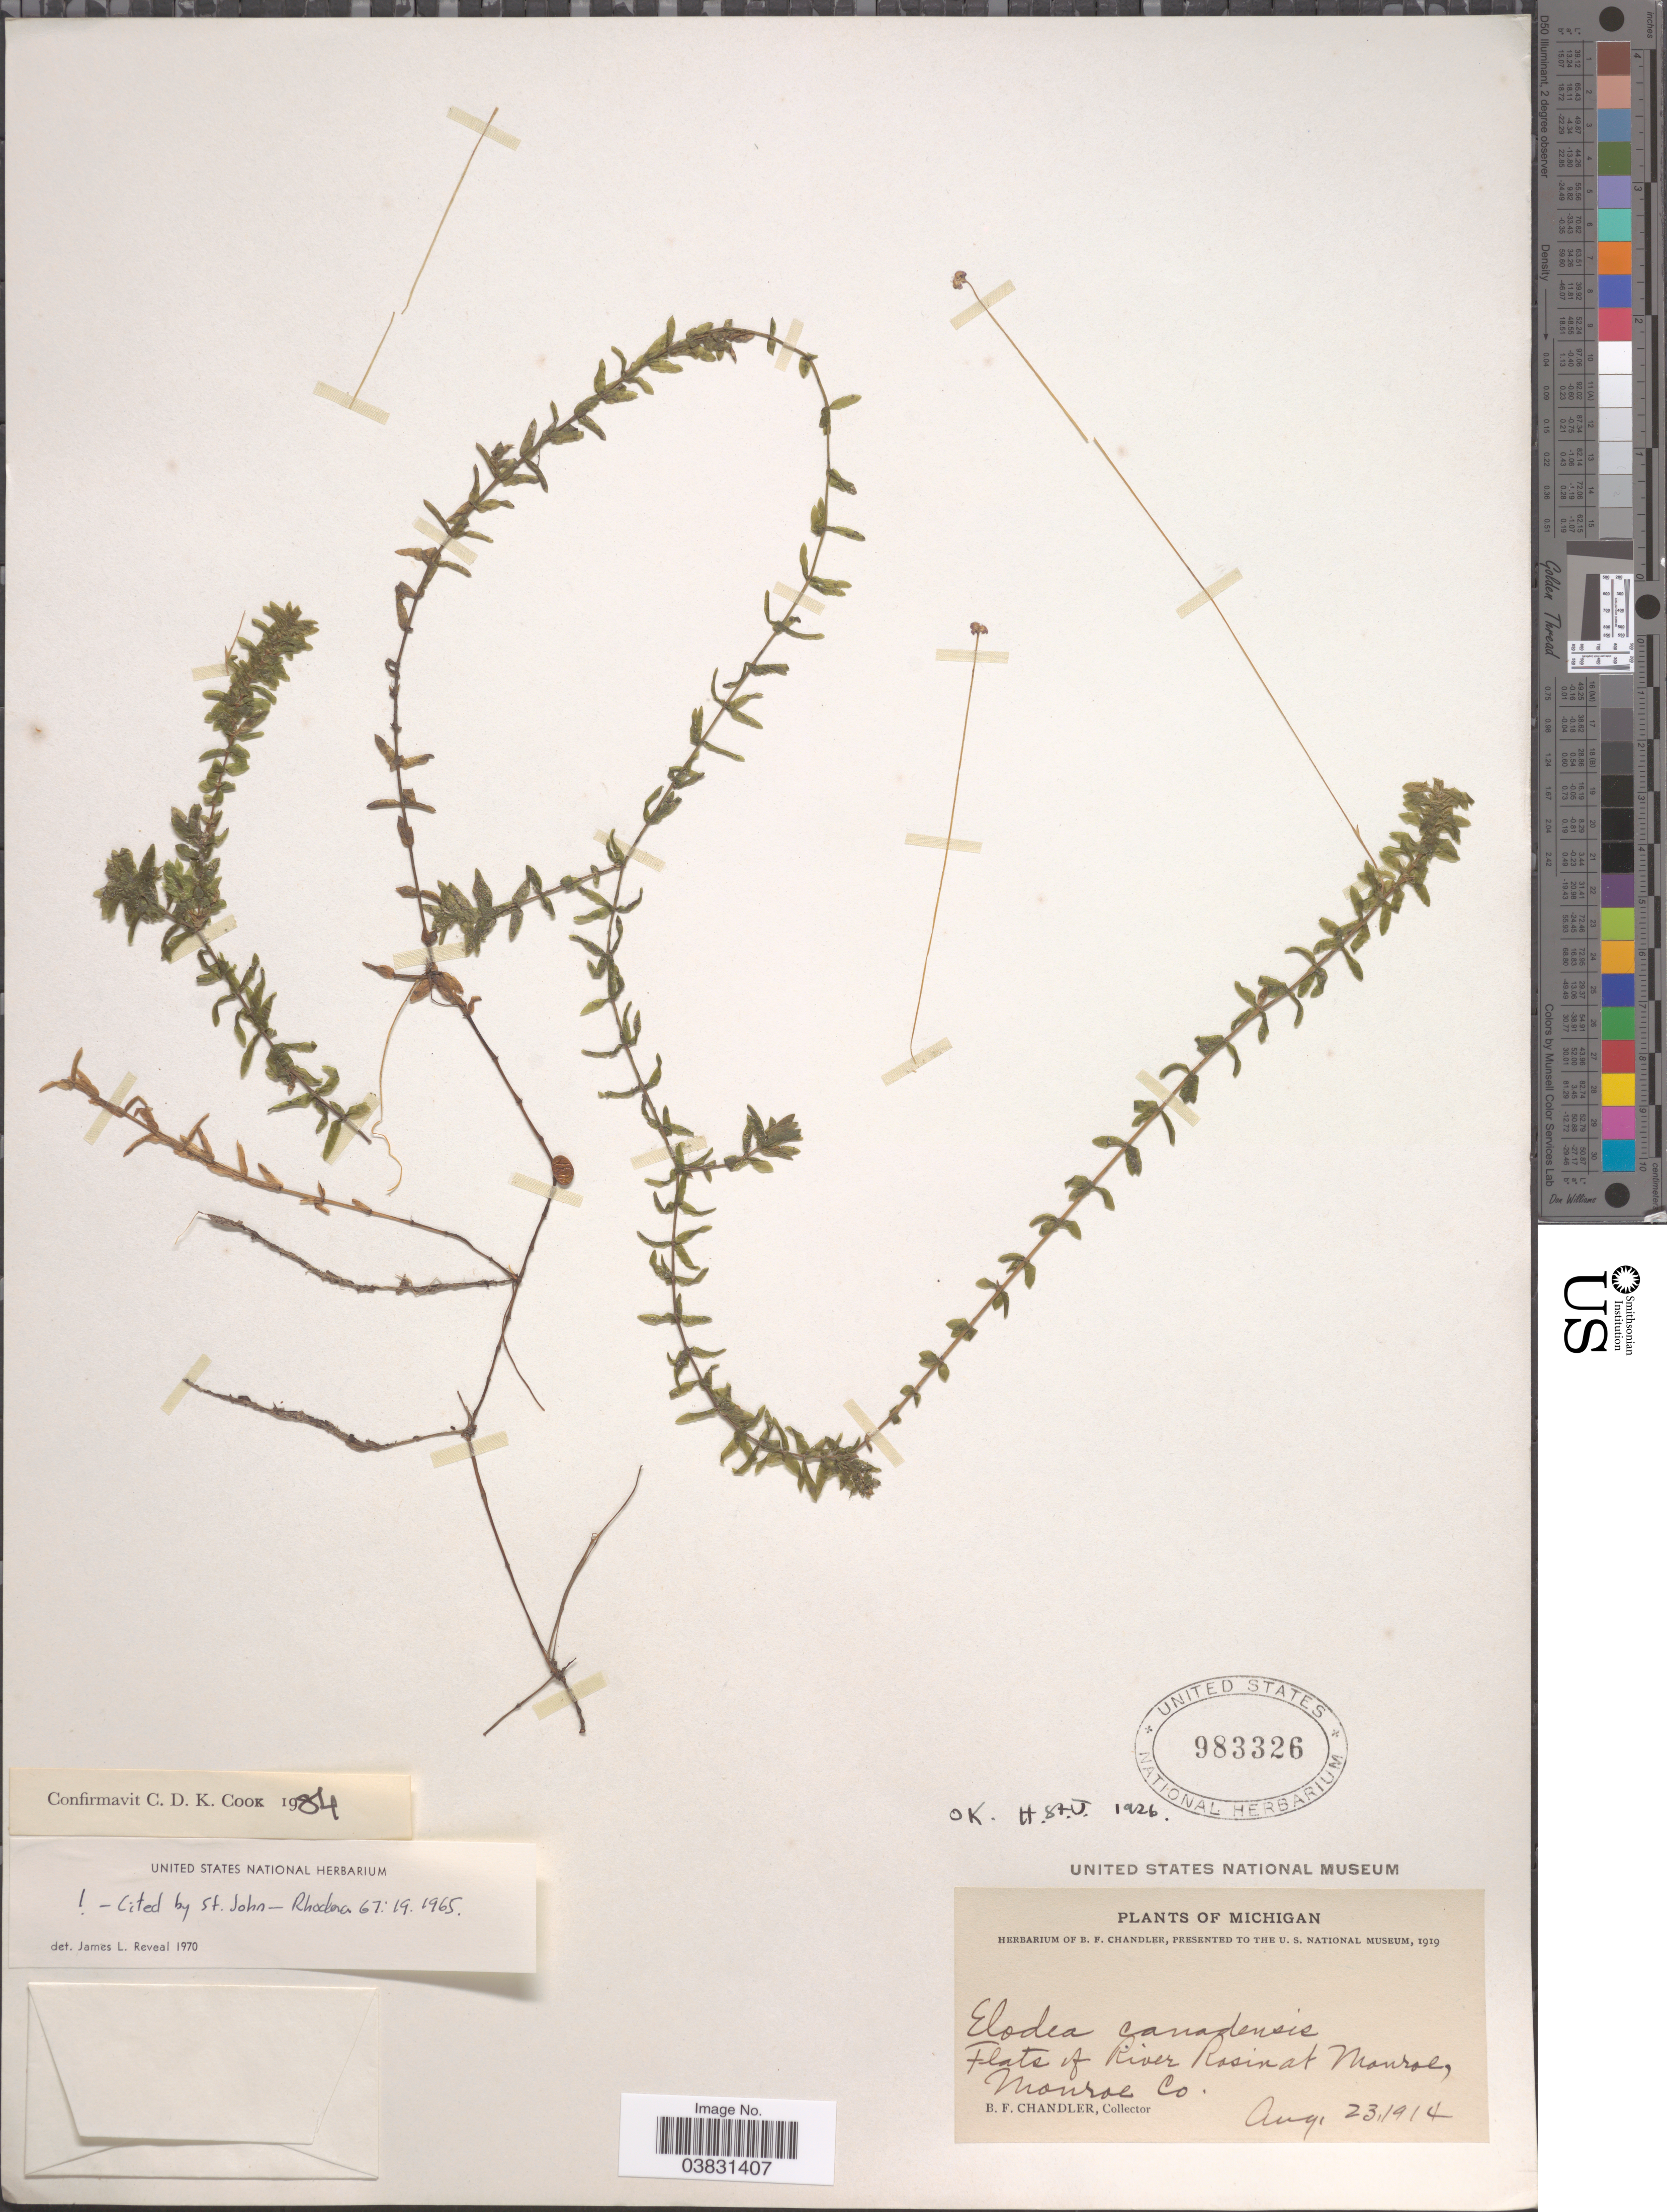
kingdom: Plantae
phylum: Tracheophyta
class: Liliopsida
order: Alismatales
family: Hydrocharitaceae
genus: Elodea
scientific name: Elodea canadensis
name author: Michx.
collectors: B. F. Chandler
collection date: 1914-08-23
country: United States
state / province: Michigan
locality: Flats of River Rasinat Monroe, Monroe Co.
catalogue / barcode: US 983326